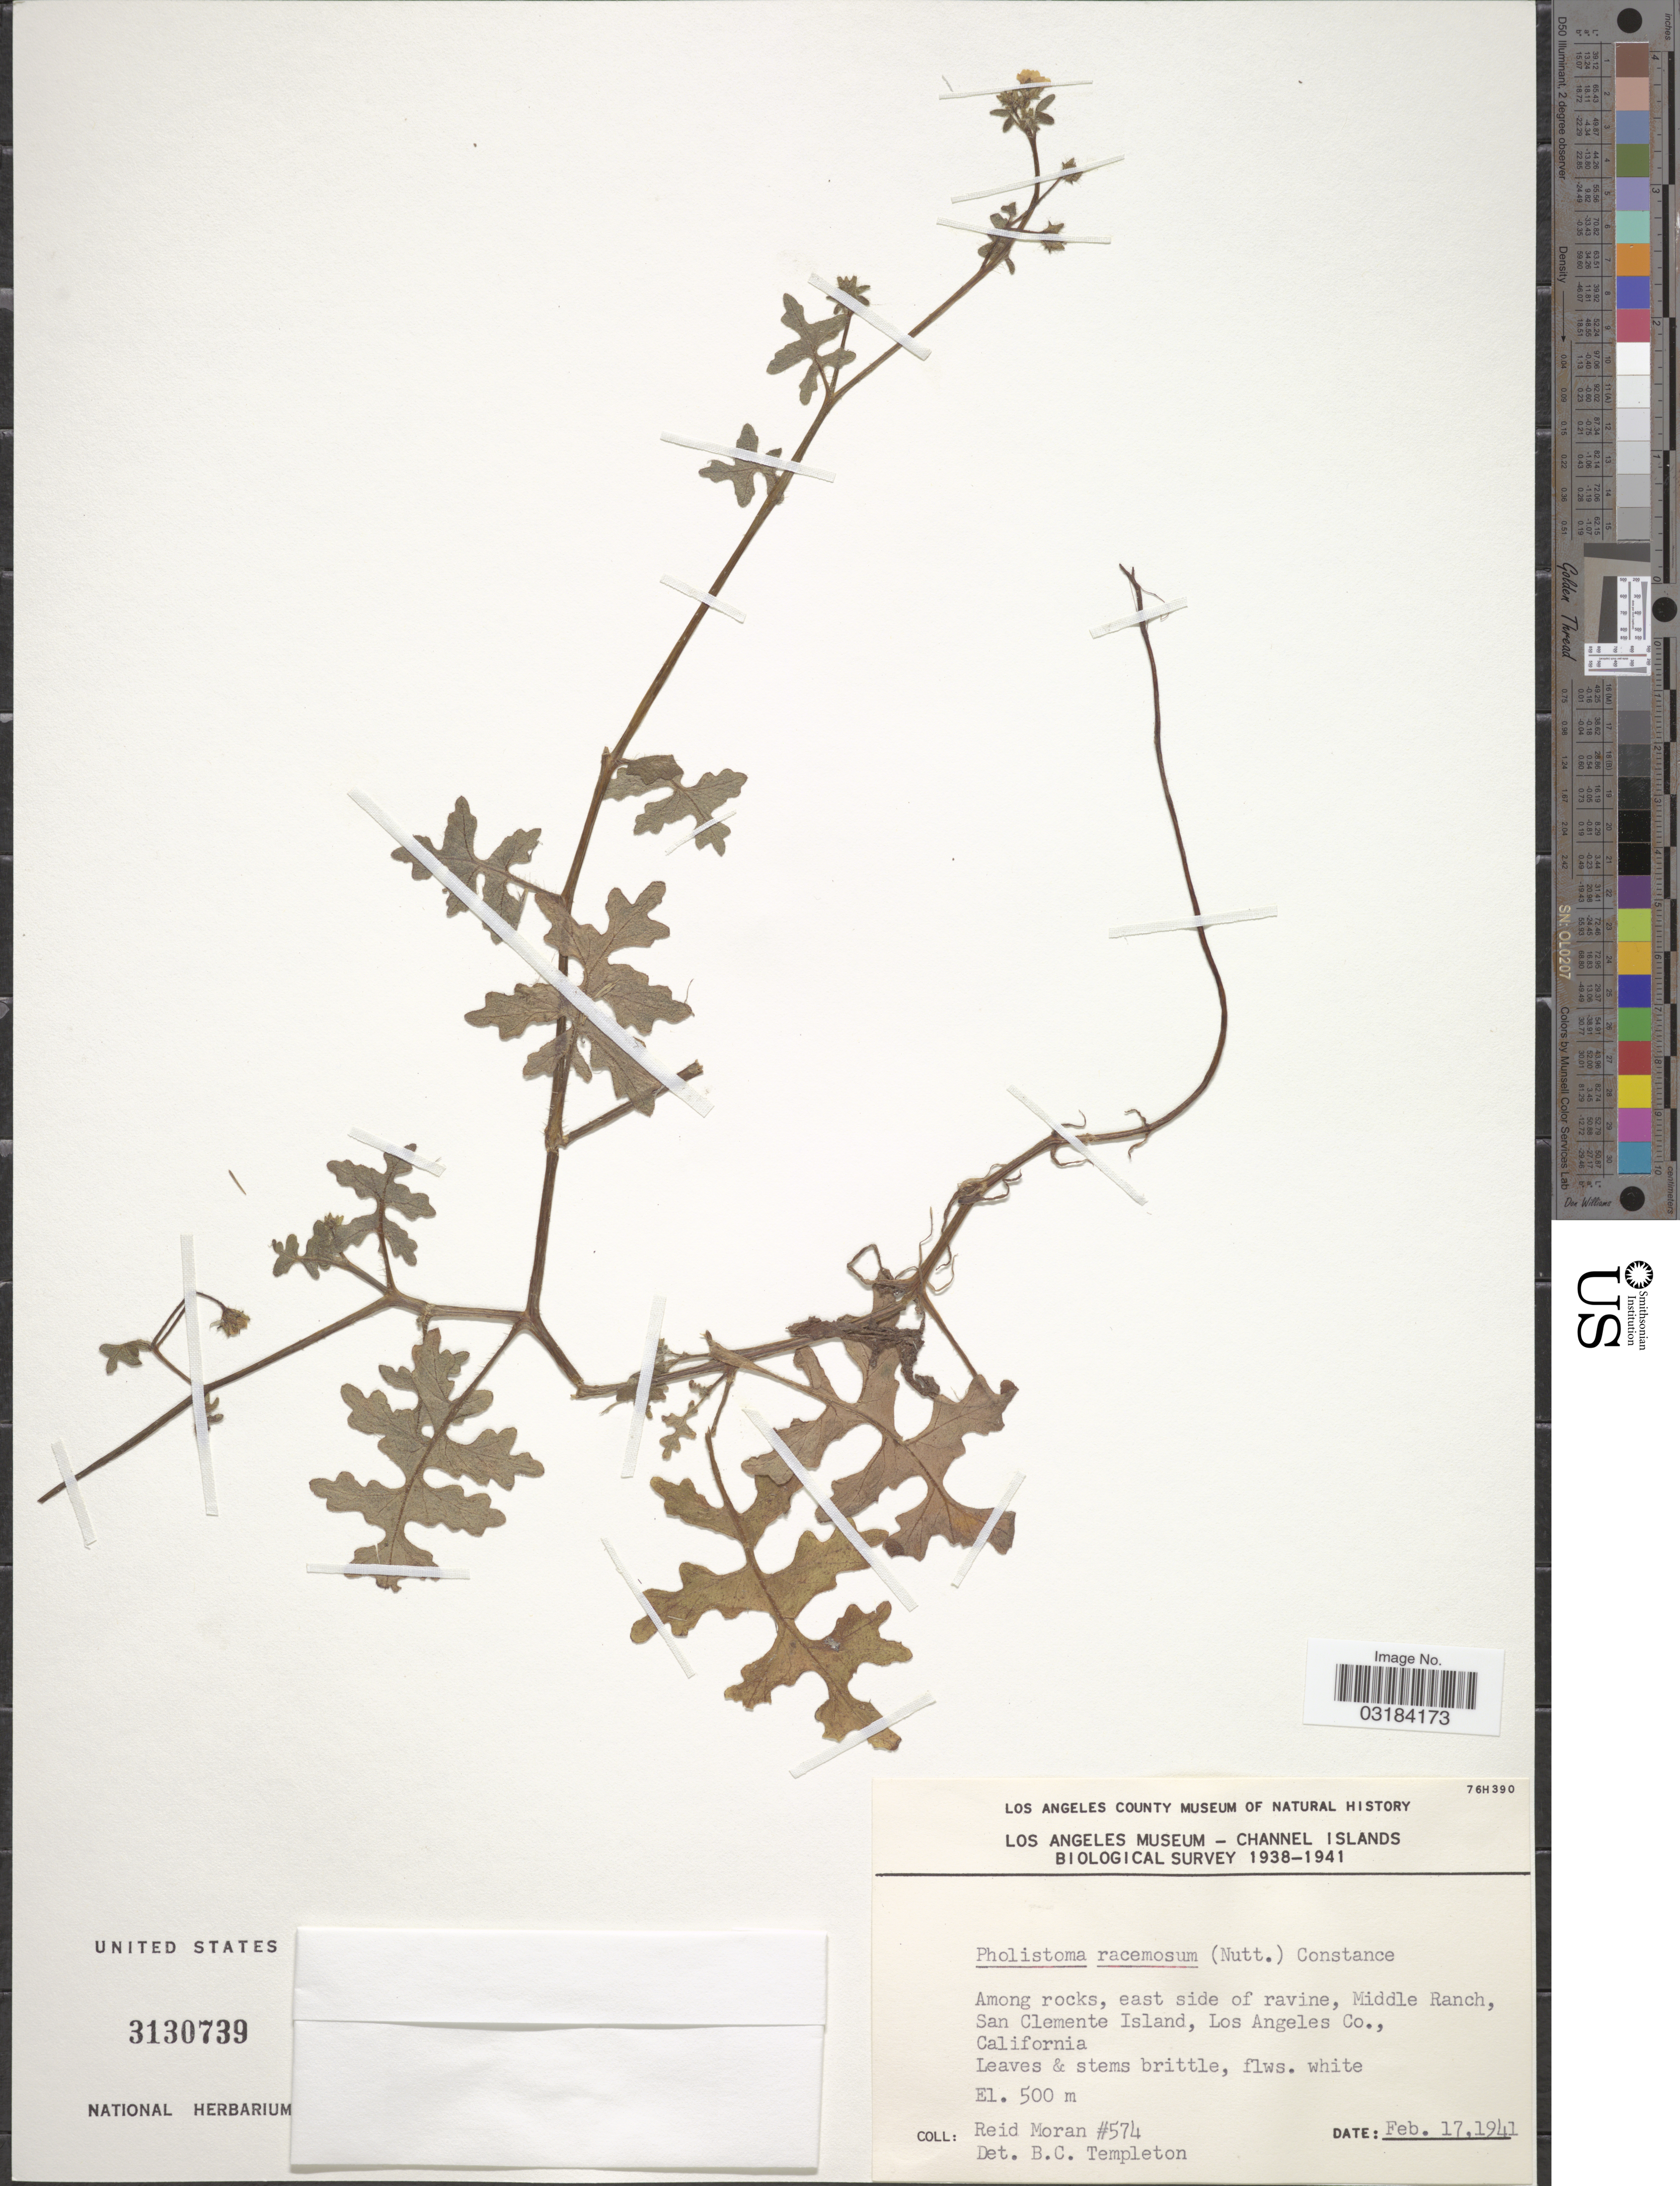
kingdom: Plantae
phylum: Tracheophyta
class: Magnoliopsida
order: Boraginales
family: Hydrophyllaceae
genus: Pholistoma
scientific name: Pholistoma racemosum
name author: (Nutt. ex A. Gray) Constance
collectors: R. V. Moran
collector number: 574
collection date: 1941-02-17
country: United States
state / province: California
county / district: Los Angeles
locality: Among rocks, east side of ravine, Middle Ranch, San Clemente Island, Los Angeles Co.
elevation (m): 500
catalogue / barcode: US 3130739